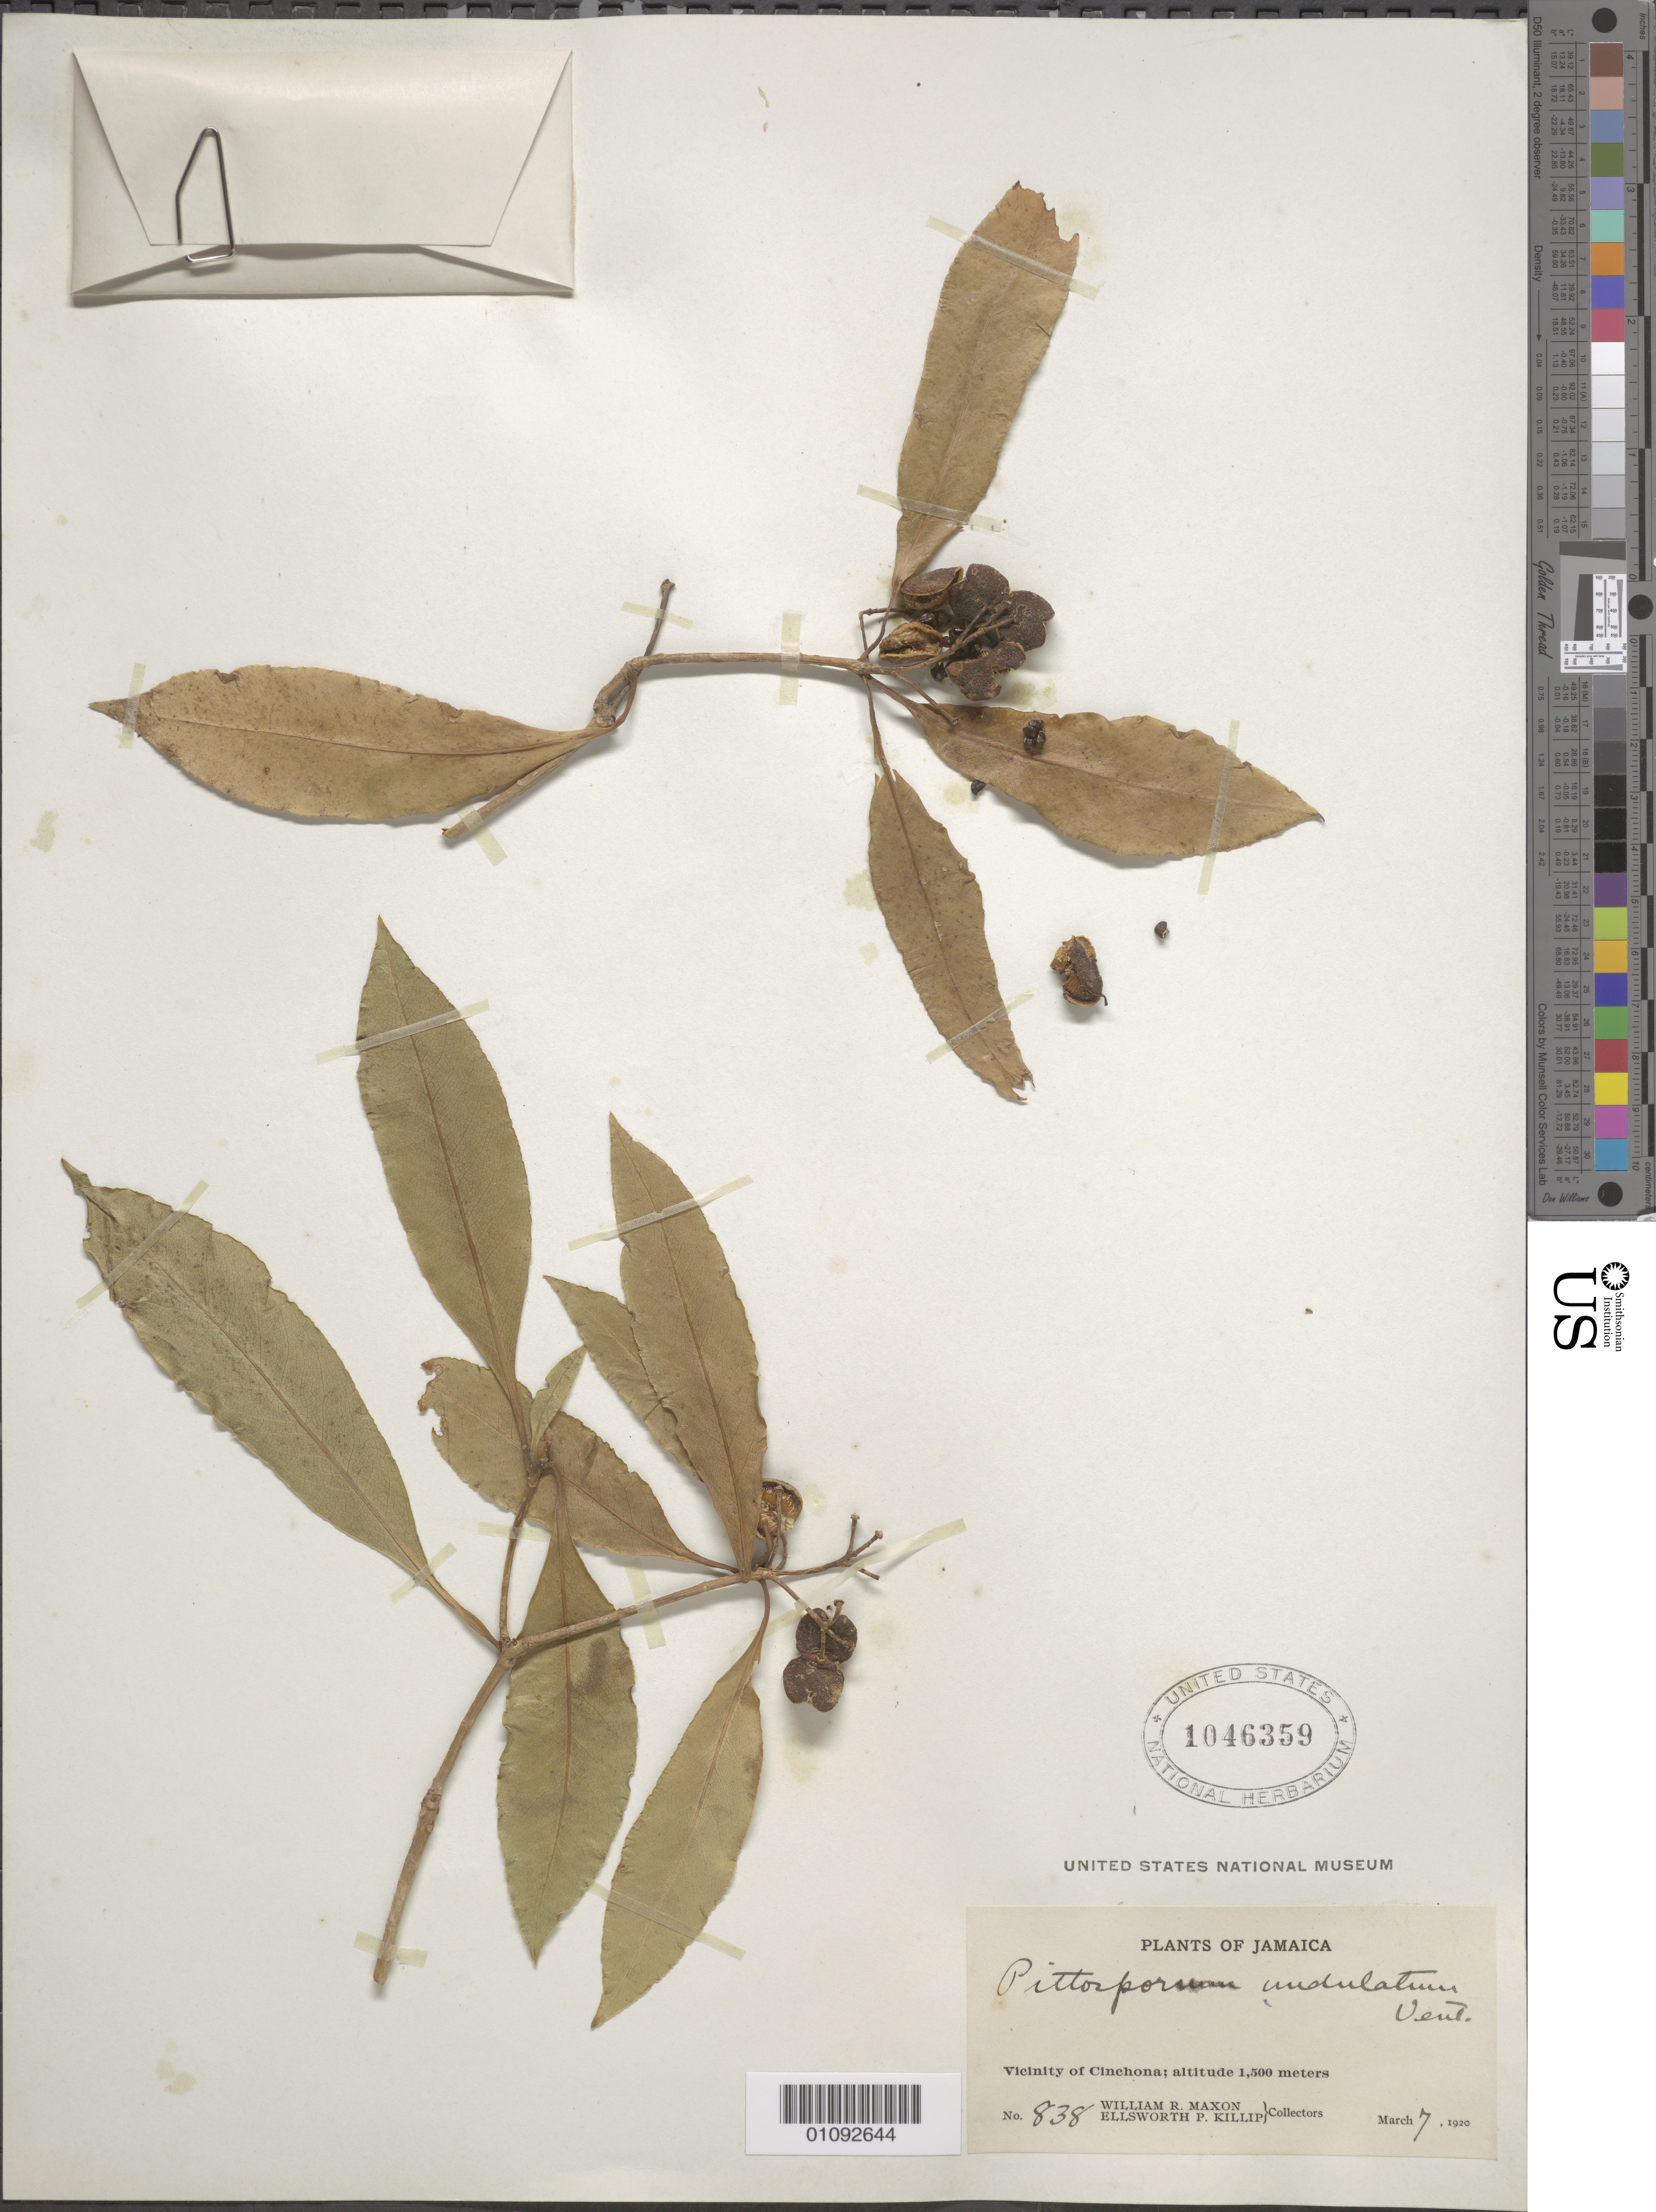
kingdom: Plantae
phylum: Tracheophyta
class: Magnoliopsida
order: Apiales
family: Pittosporaceae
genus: Pittosporum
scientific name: Pittosporum undulatum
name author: Vent.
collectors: W. R. Maxon & E. P. Killip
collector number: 838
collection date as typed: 07 Mar 1920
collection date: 1920-03-07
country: Jamaica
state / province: Saint Andrew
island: Jamaica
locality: Vicinity of Cinchona.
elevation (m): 1500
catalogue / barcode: US 1046359